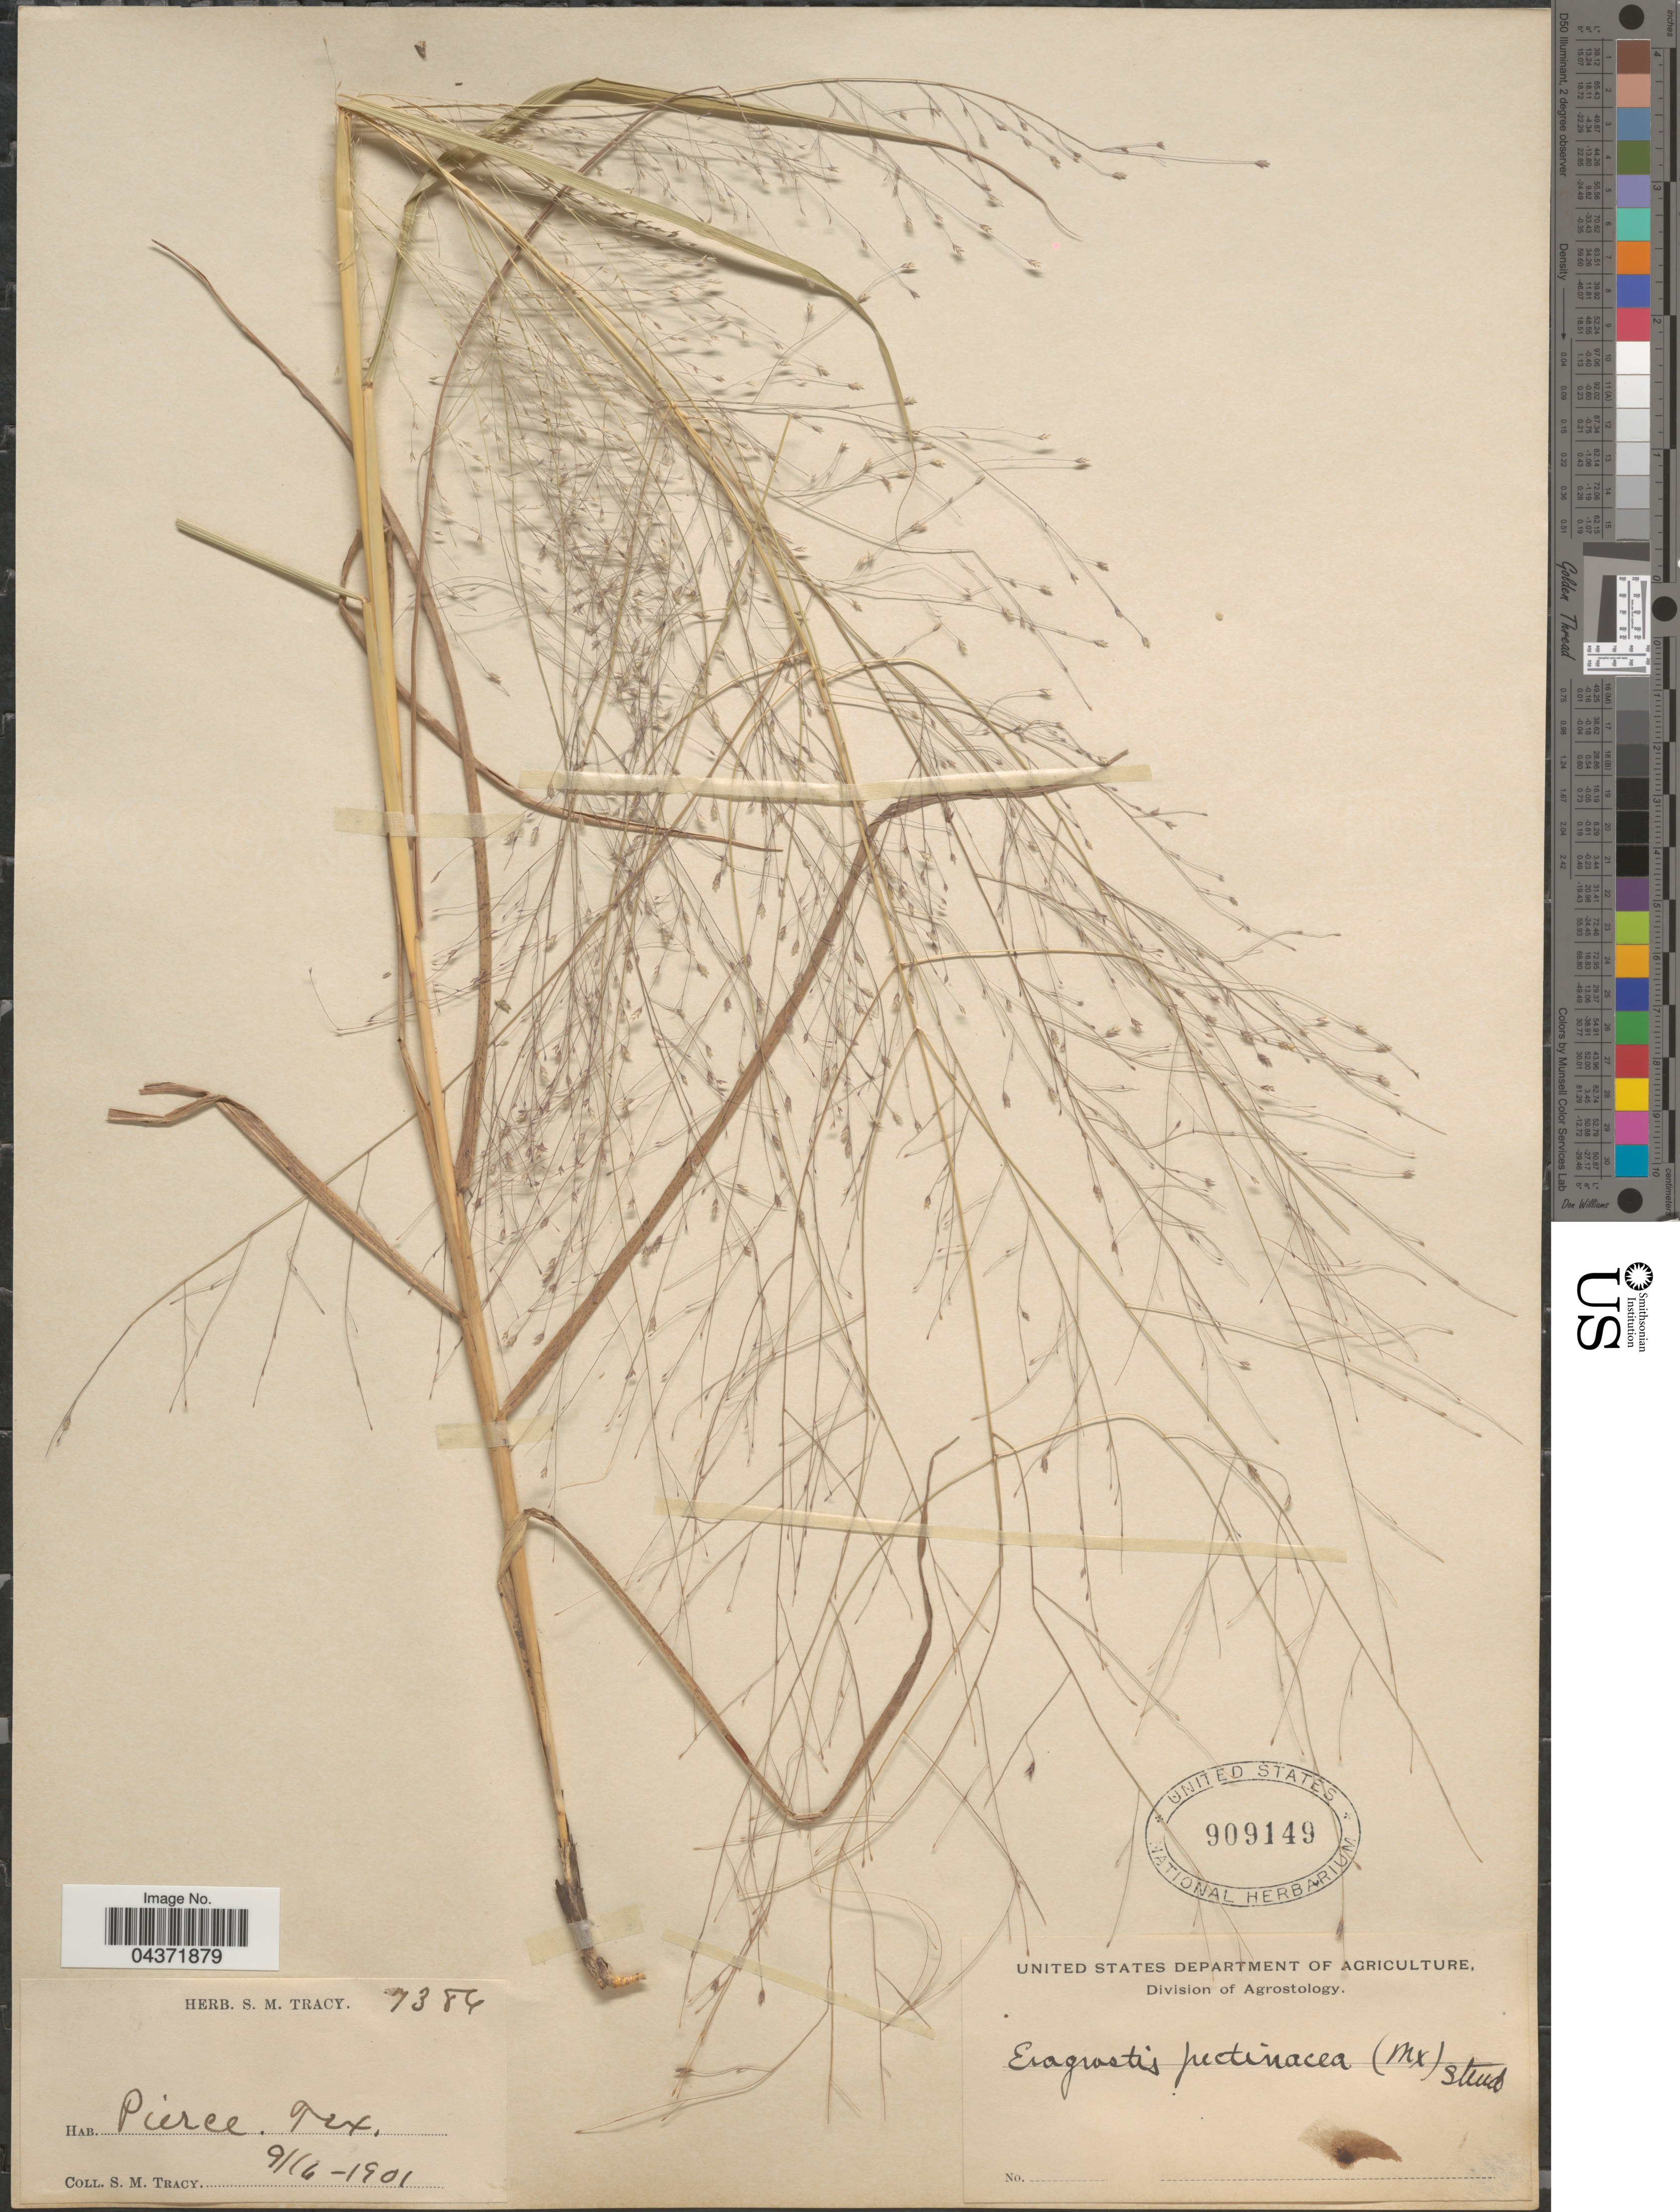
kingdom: Plantae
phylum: Tracheophyta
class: Liliopsida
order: Poales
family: Poaceae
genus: Eragrostis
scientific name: Eragrostis spectabilis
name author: (Pursh) Steud.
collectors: S. M. Tracy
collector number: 7384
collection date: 1901-09-16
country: United States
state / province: Texas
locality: Pierce.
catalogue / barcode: US 909149